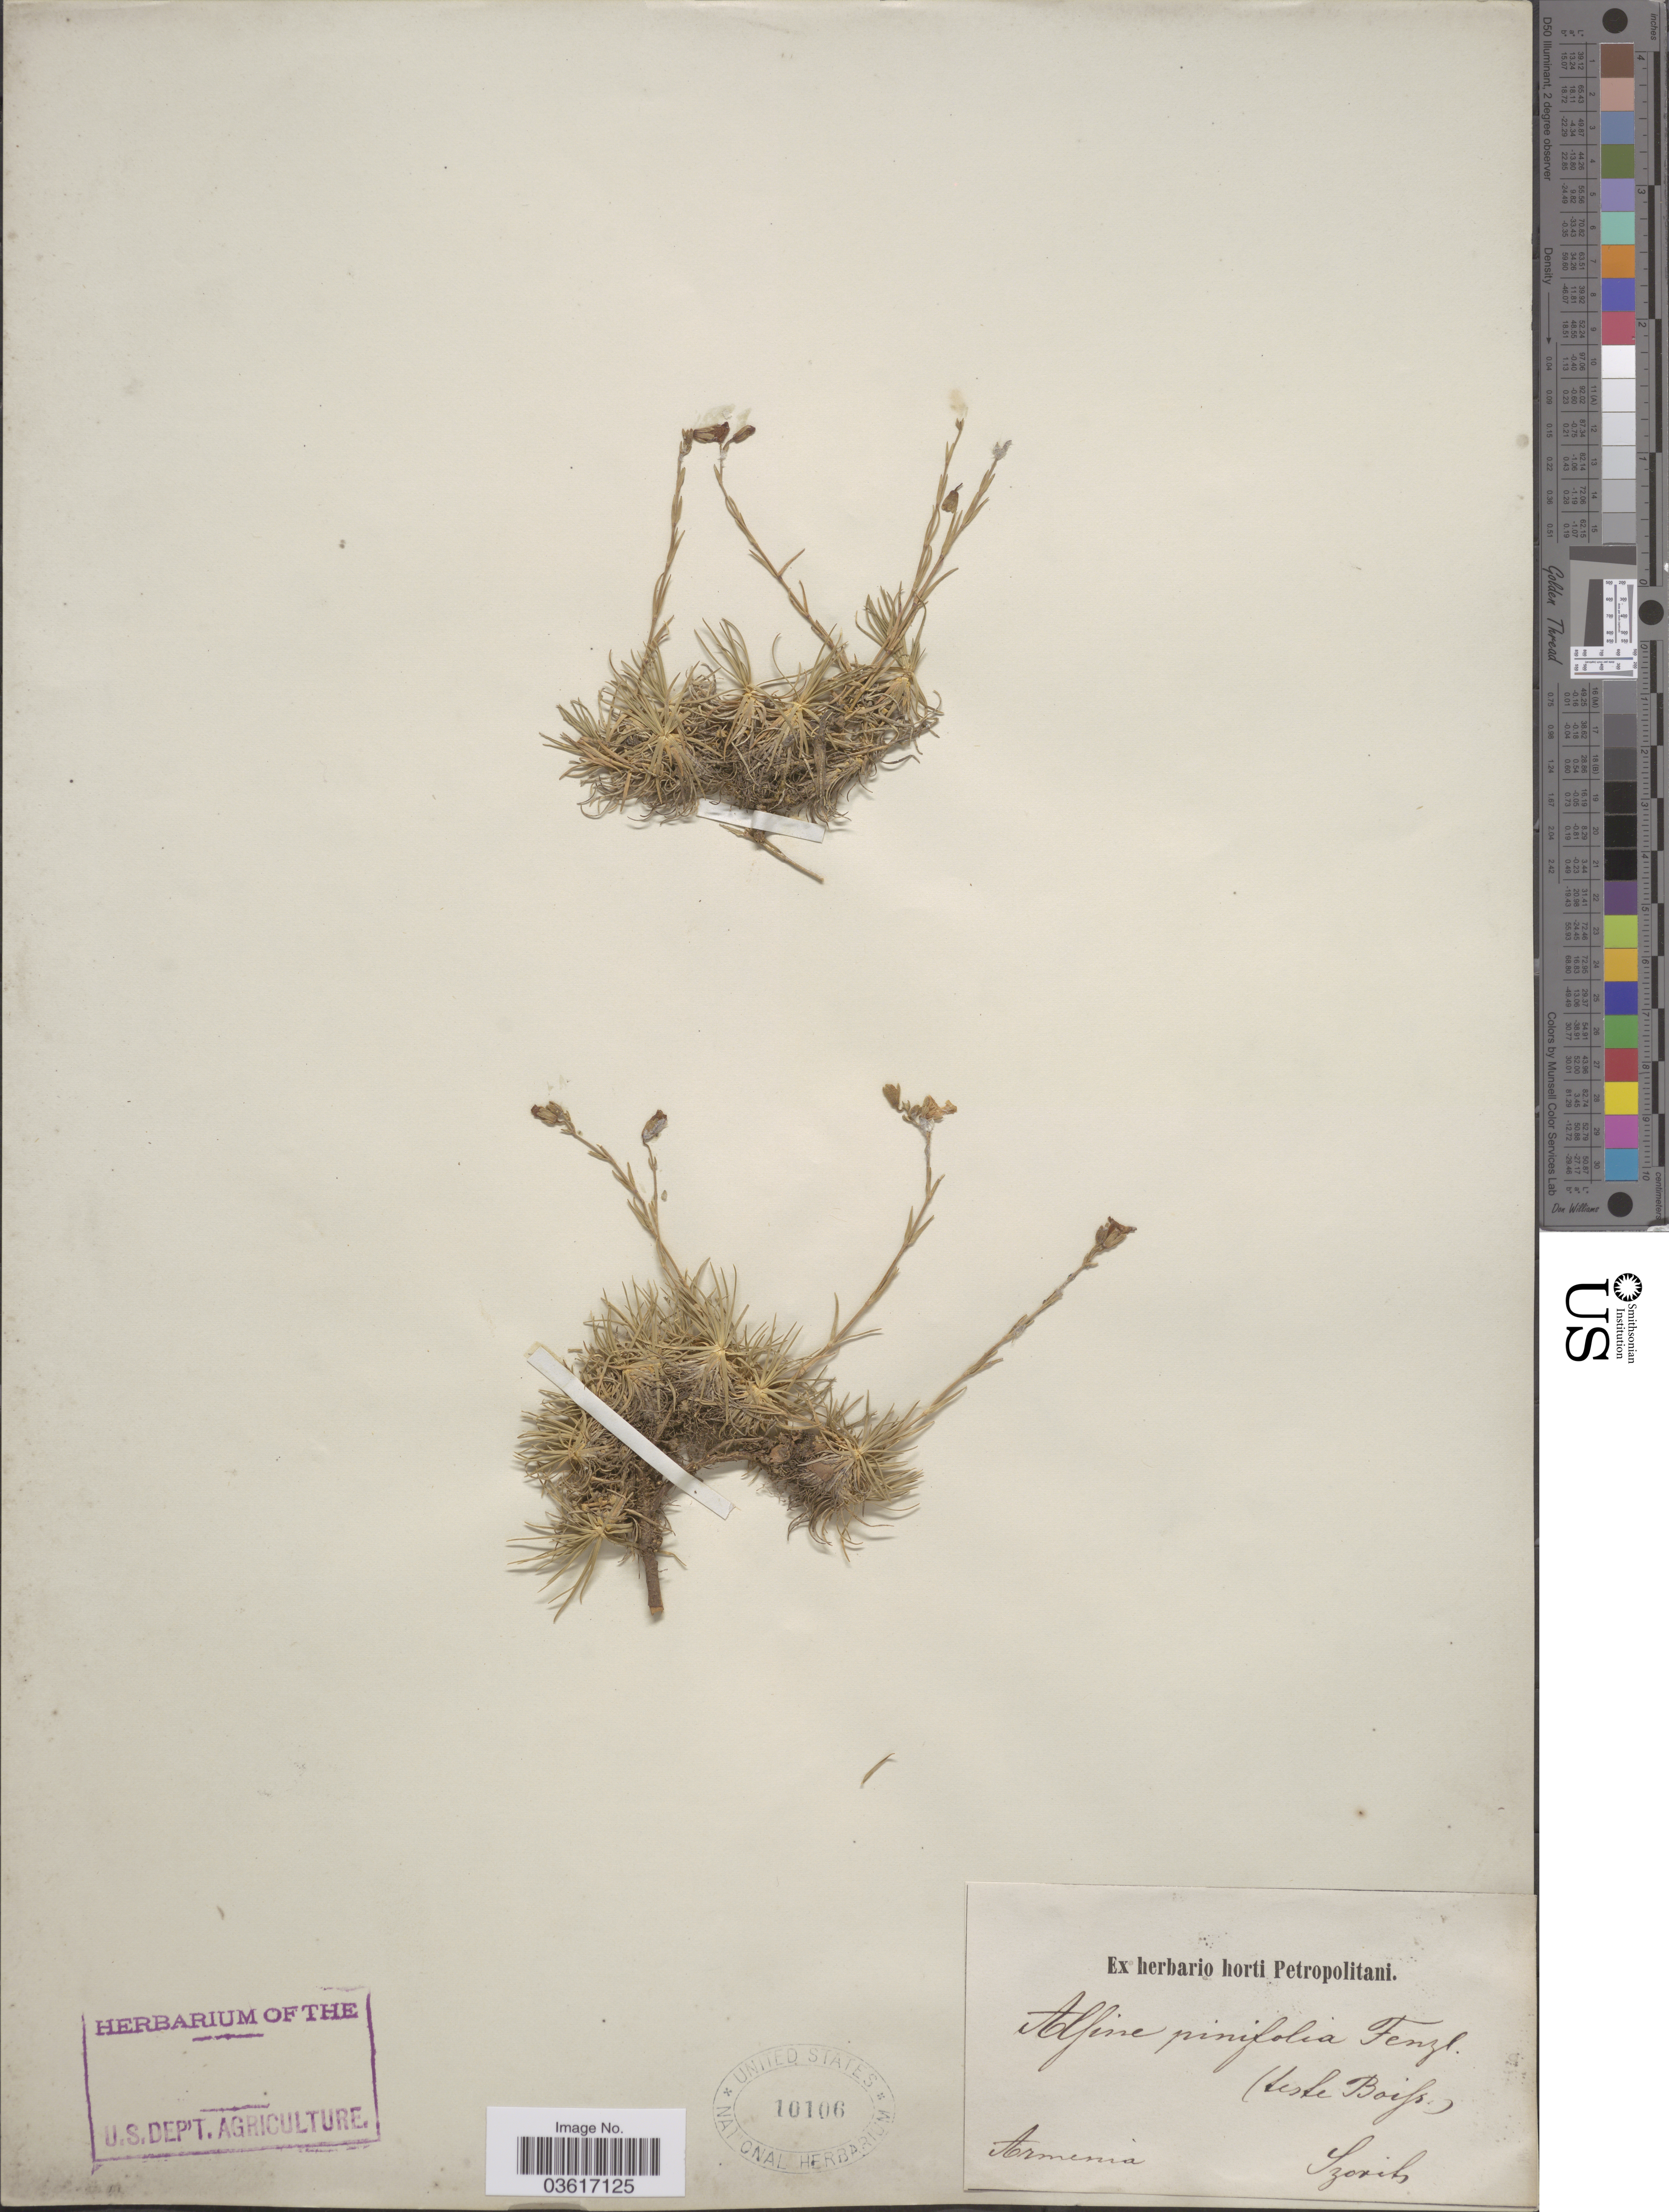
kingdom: Plantae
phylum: Tracheophyta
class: Magnoliopsida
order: Caryophyllales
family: Caryophyllaceae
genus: Cherleria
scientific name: Cherleria laricifolia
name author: (L.) Iamonico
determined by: Strong, Mark T., (BOT), Smithsonian Institution - National Museum of Natural History (UNITED STATES)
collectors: Szovits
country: Armenia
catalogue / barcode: US 10106